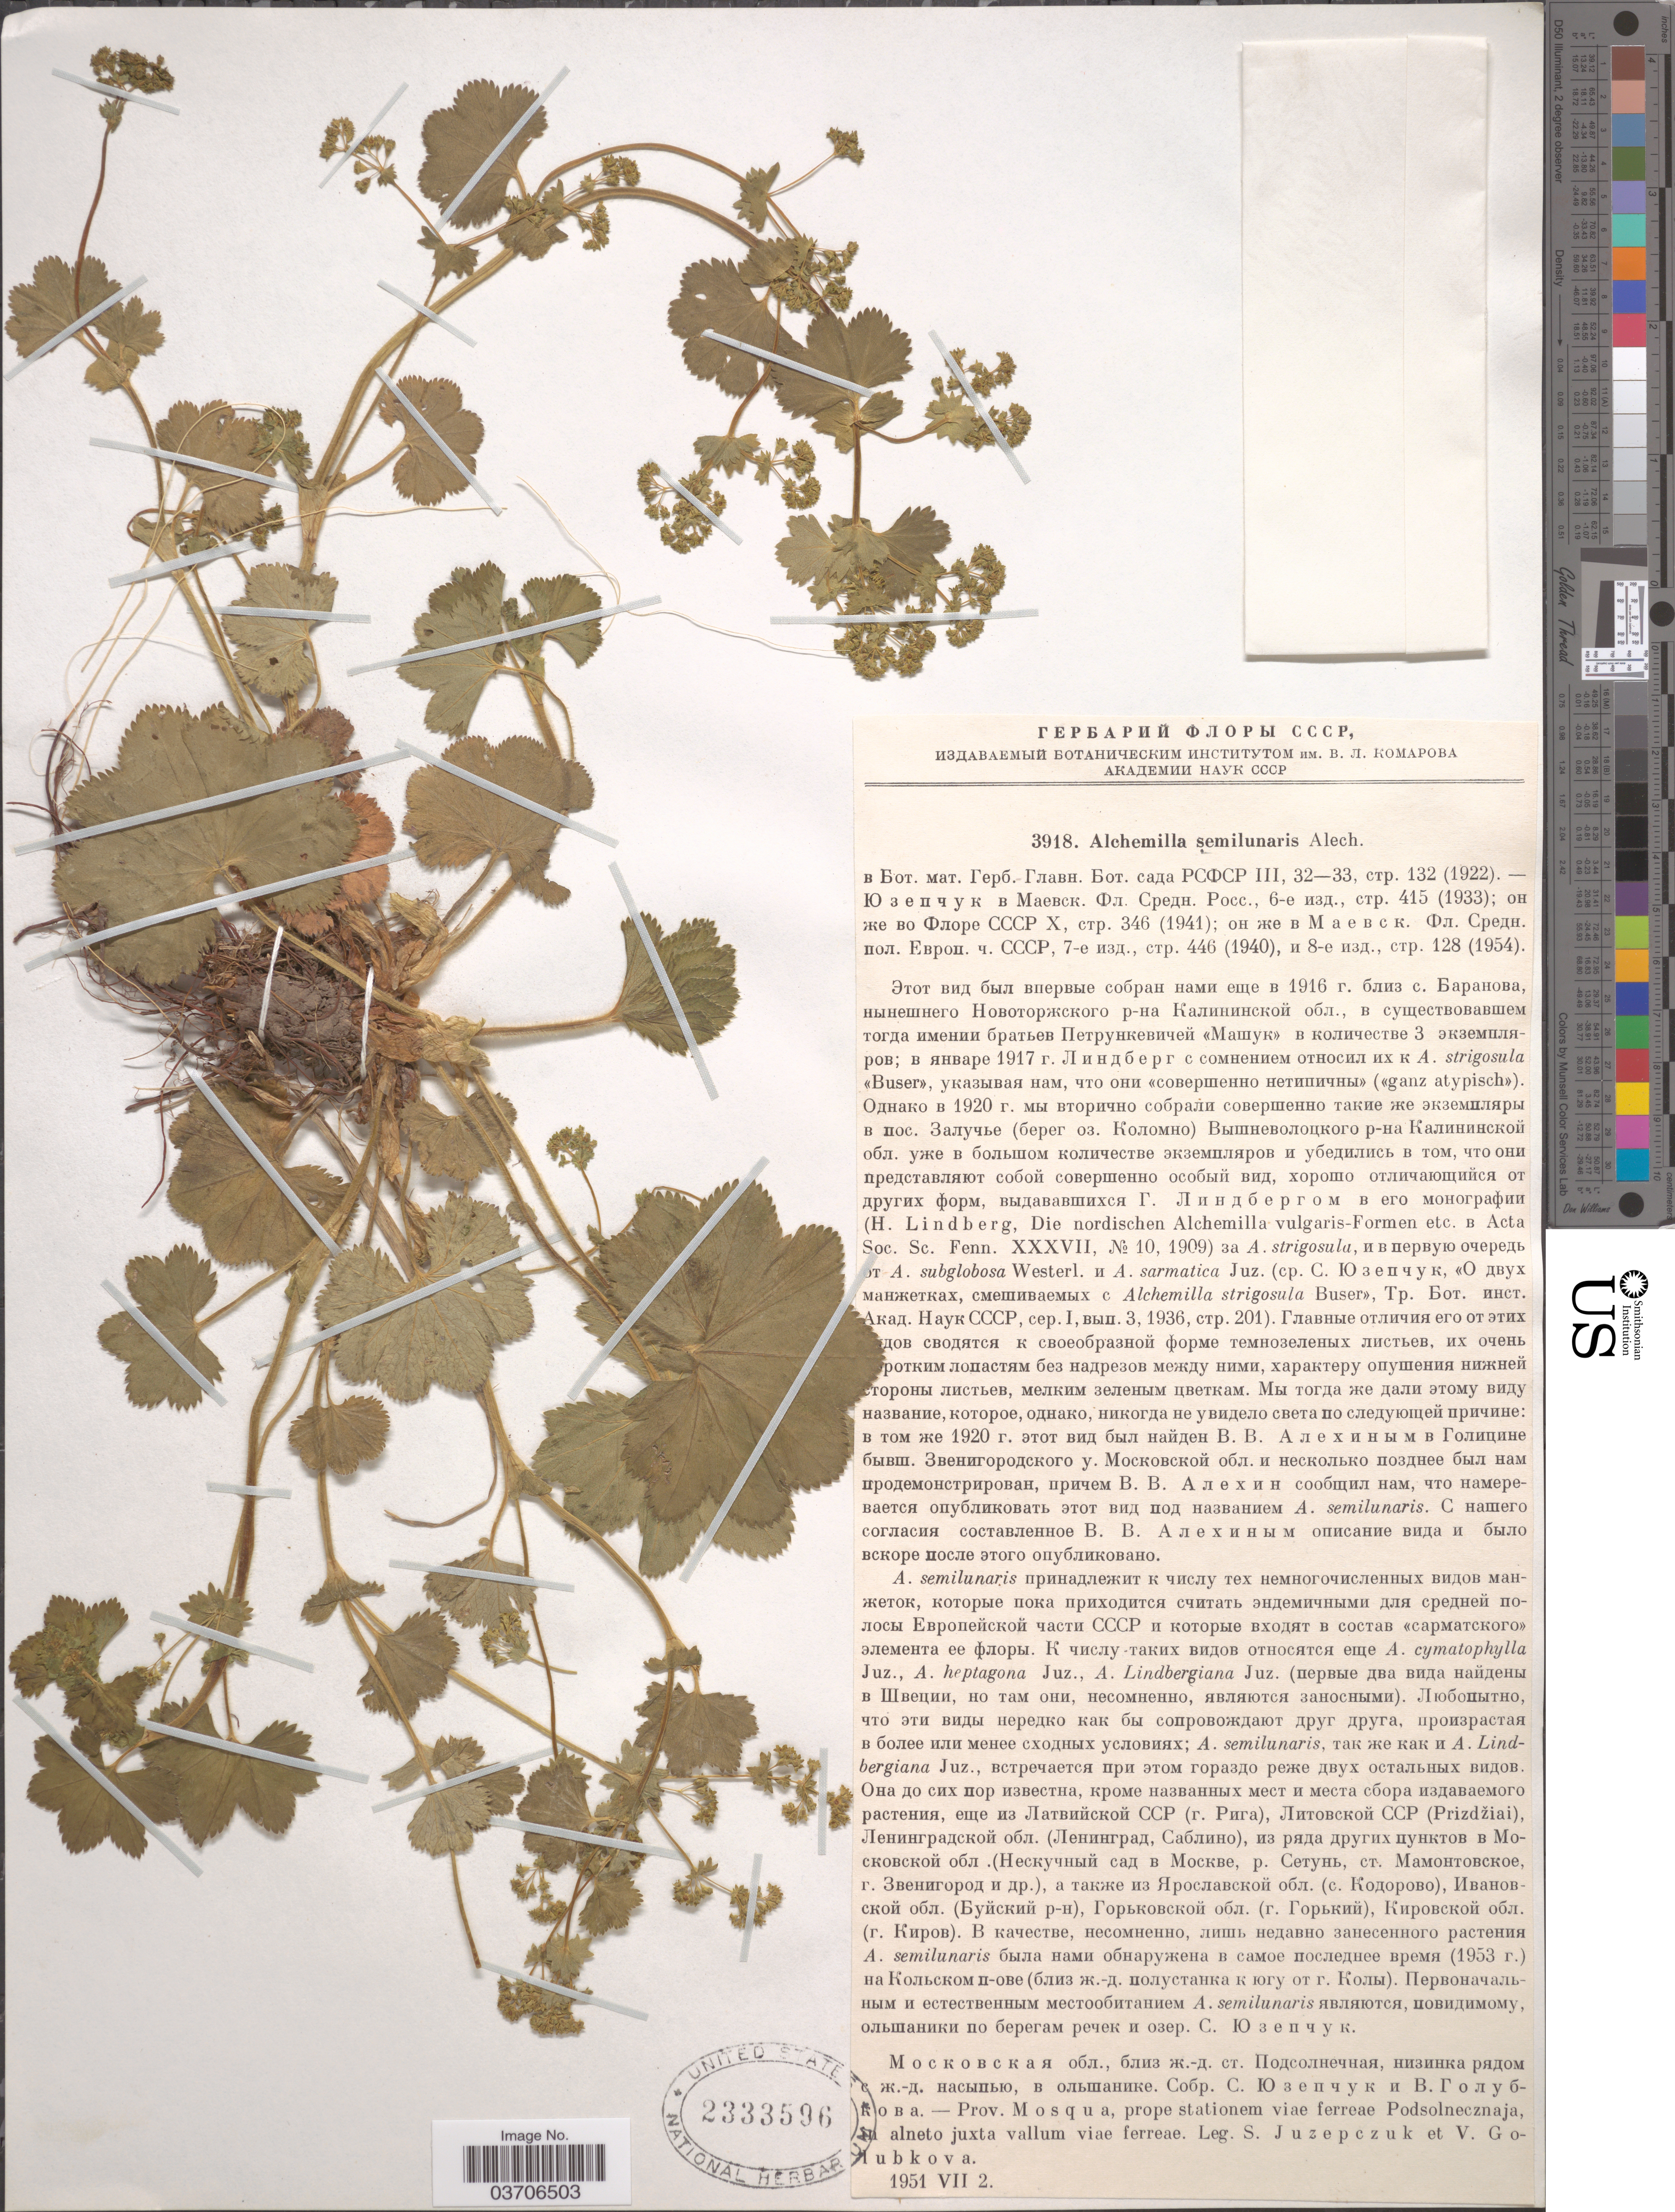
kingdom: Plantae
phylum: Tracheophyta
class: Magnoliopsida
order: Rosales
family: Rosaceae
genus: Alchemilla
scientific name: Alchemilla semilunaris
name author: Alechin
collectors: S. V. Juzepczuk & V. F. Golubkova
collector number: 3918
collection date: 1951-07-02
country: Russian Federation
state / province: Moscow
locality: Prov. Mosqua, prope stationem viae ferreae Podsolnecznaja, in alneto juxta vallum viae ferreae.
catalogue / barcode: US 2333596